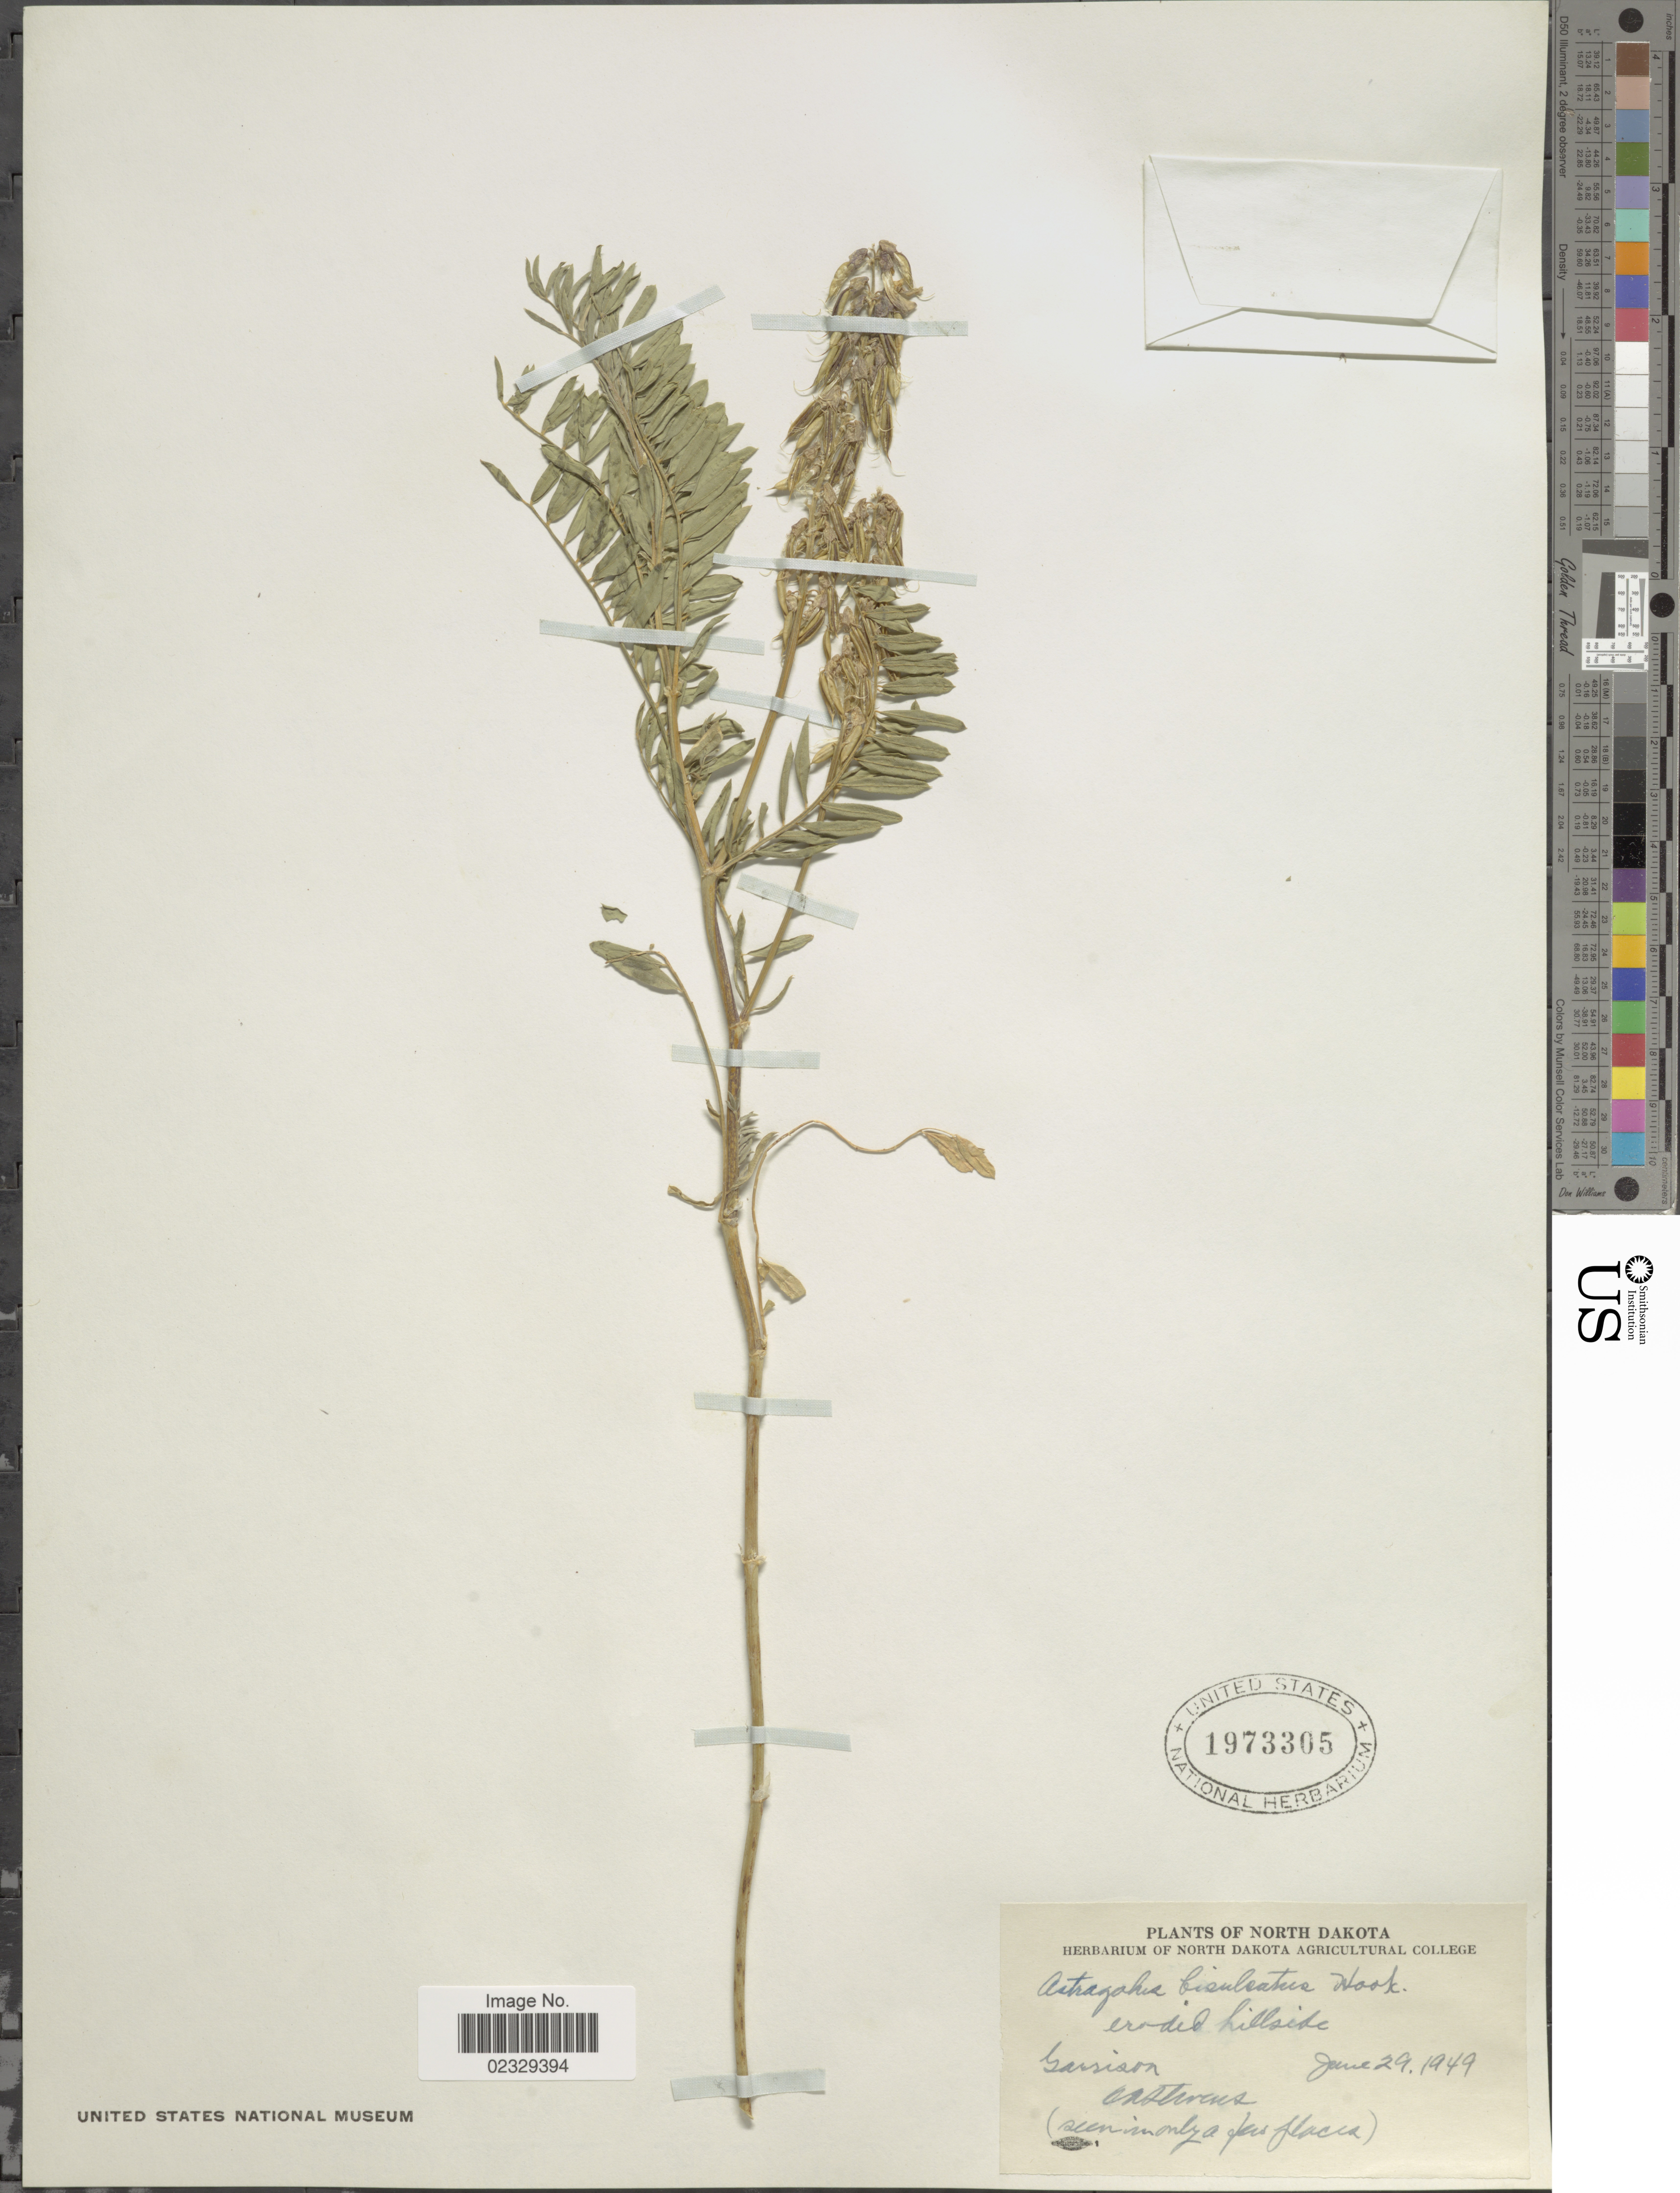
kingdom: Plantae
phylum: Tracheophyta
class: Magnoliopsida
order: Fabales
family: Fabaceae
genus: Astragalus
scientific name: Astragalus bisulcatus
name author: (Hook.) A. Gray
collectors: O. A. Stevens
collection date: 1949-06-29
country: United States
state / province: North Dakota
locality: Eroded hillside, Garrison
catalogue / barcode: US 1973305